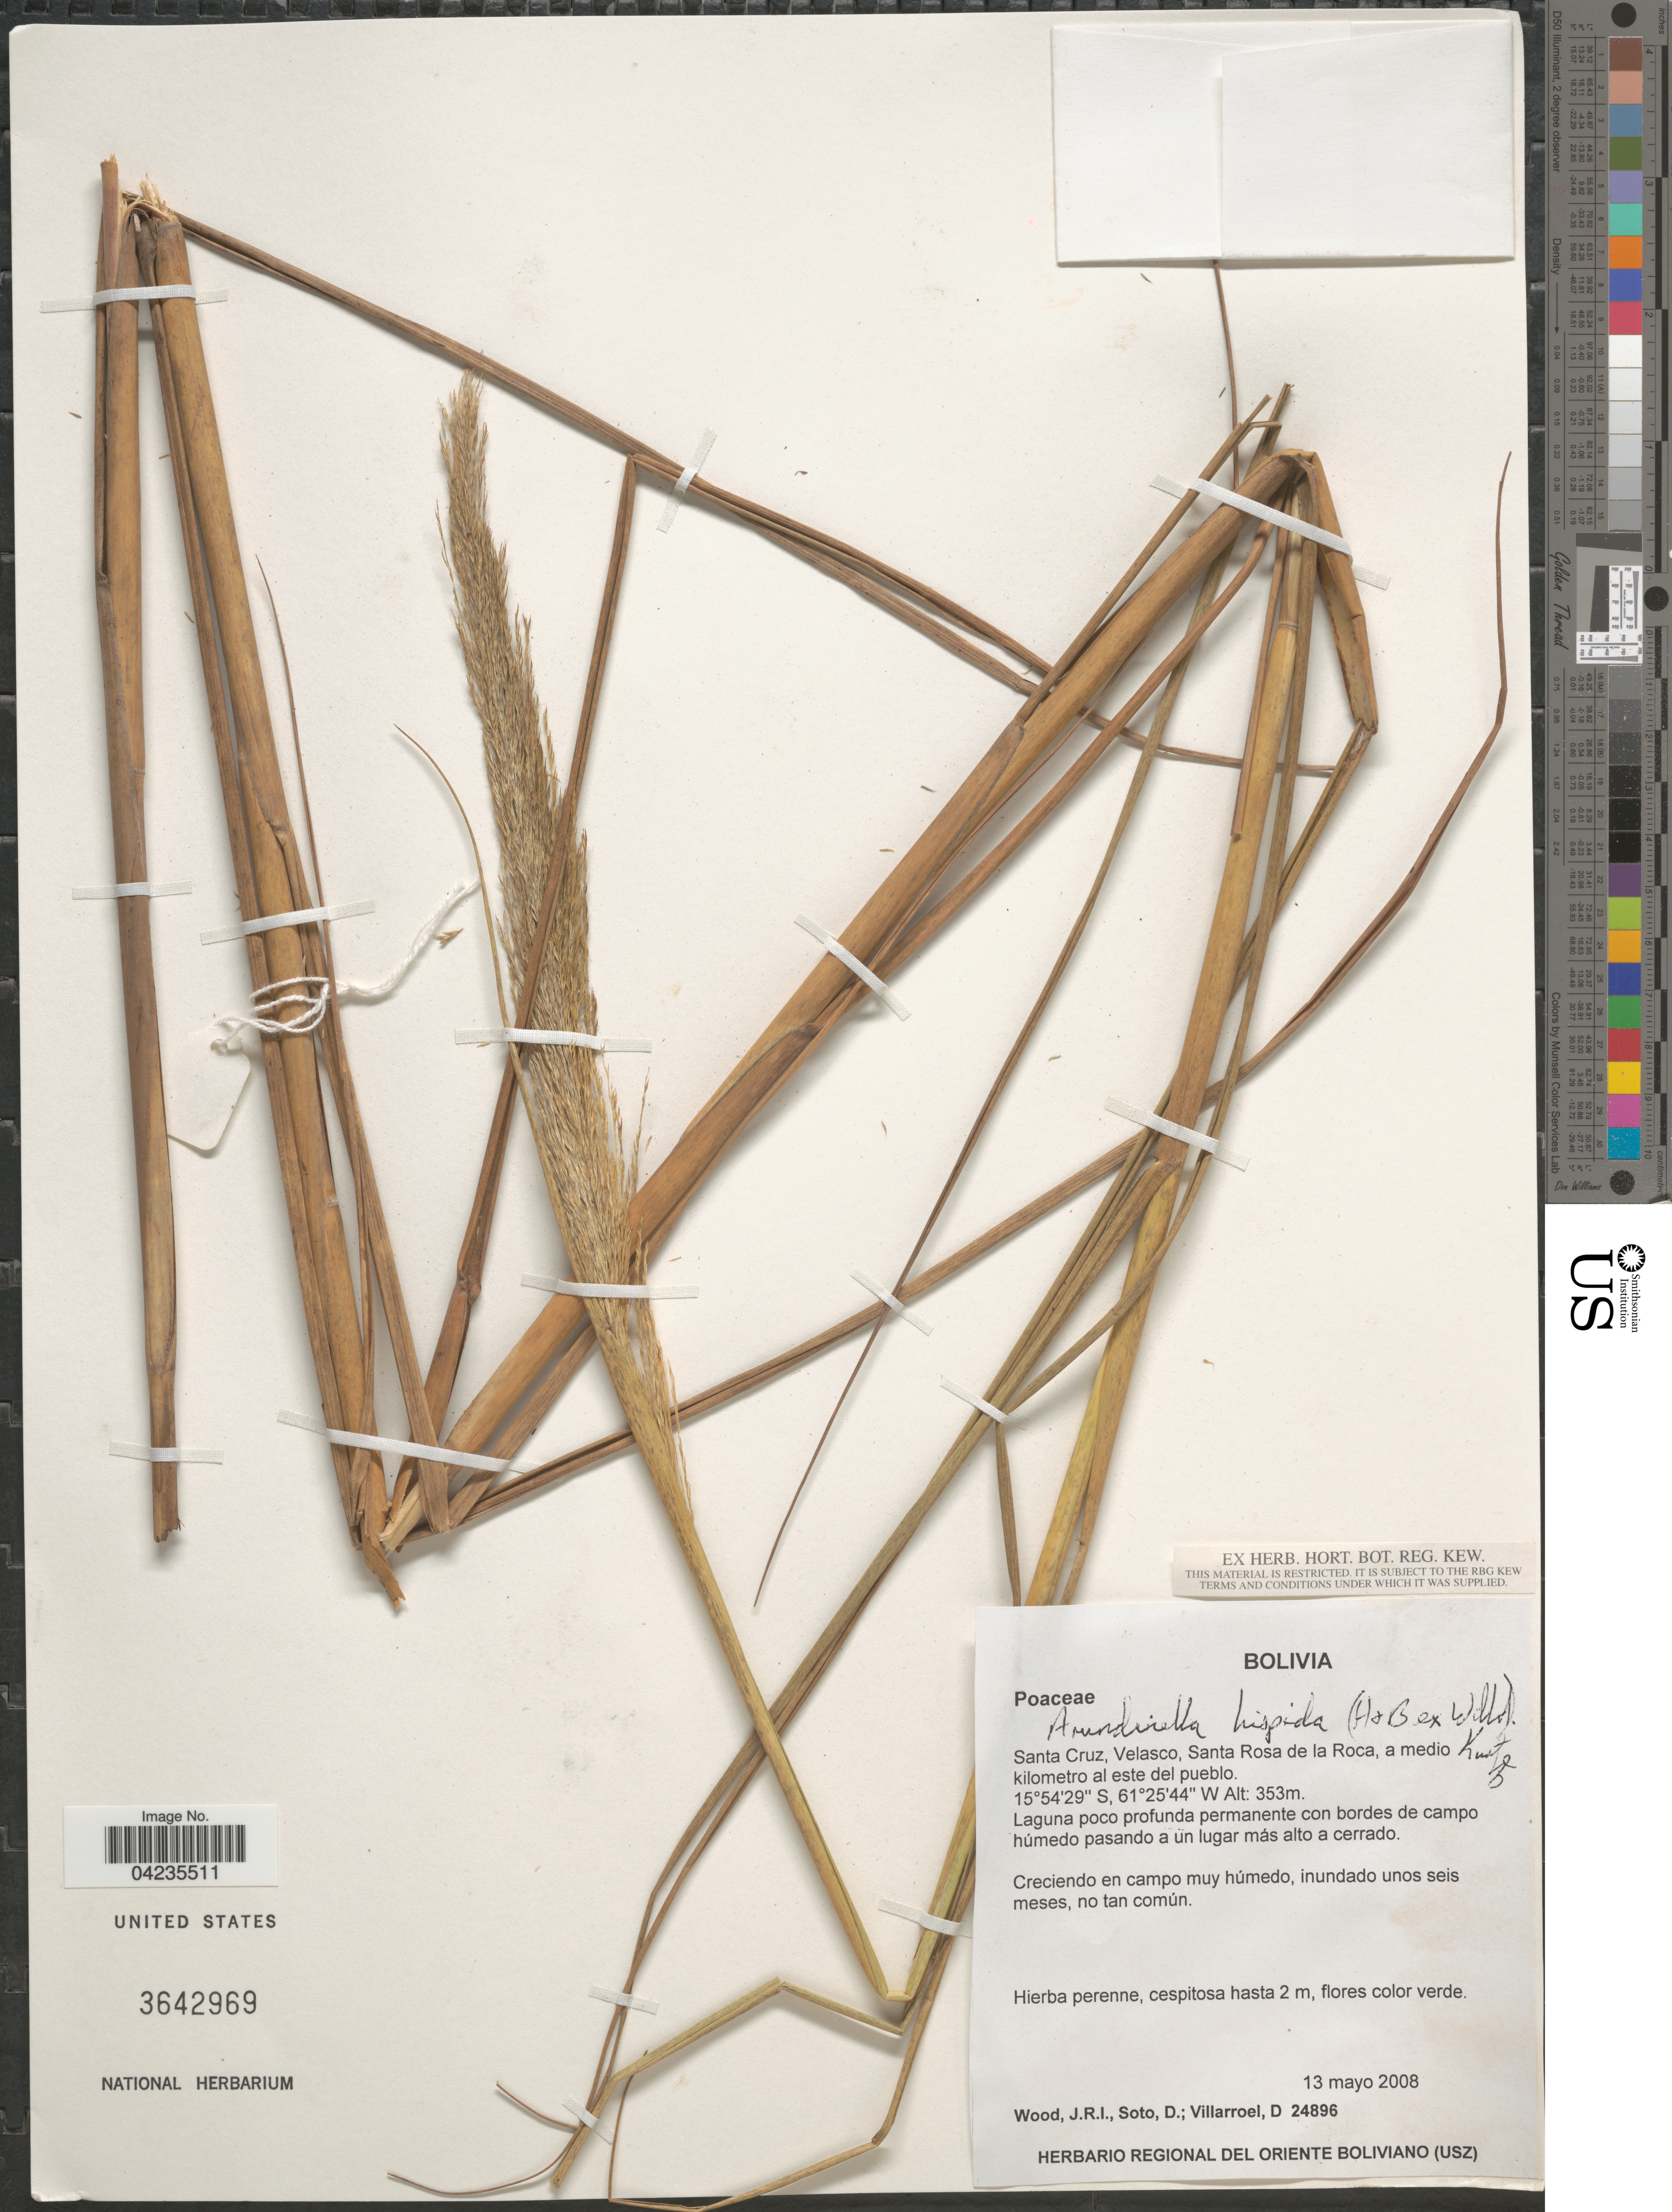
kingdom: Plantae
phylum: Tracheophyta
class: Liliopsida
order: Poales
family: Poaceae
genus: Arundinella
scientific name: Arundinella hispida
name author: (Humb. & Bonpl. ex Willd.) Kuntze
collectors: J. R. I. Wood, D. Soto & D. Villarroel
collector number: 24896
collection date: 2008-05-13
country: Bolivia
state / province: Santa Cruz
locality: Santa Cruz, Velasco, Santa Rosa de la Roca, a medio kilometro al este del pueblo.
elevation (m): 353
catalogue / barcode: US 3642969